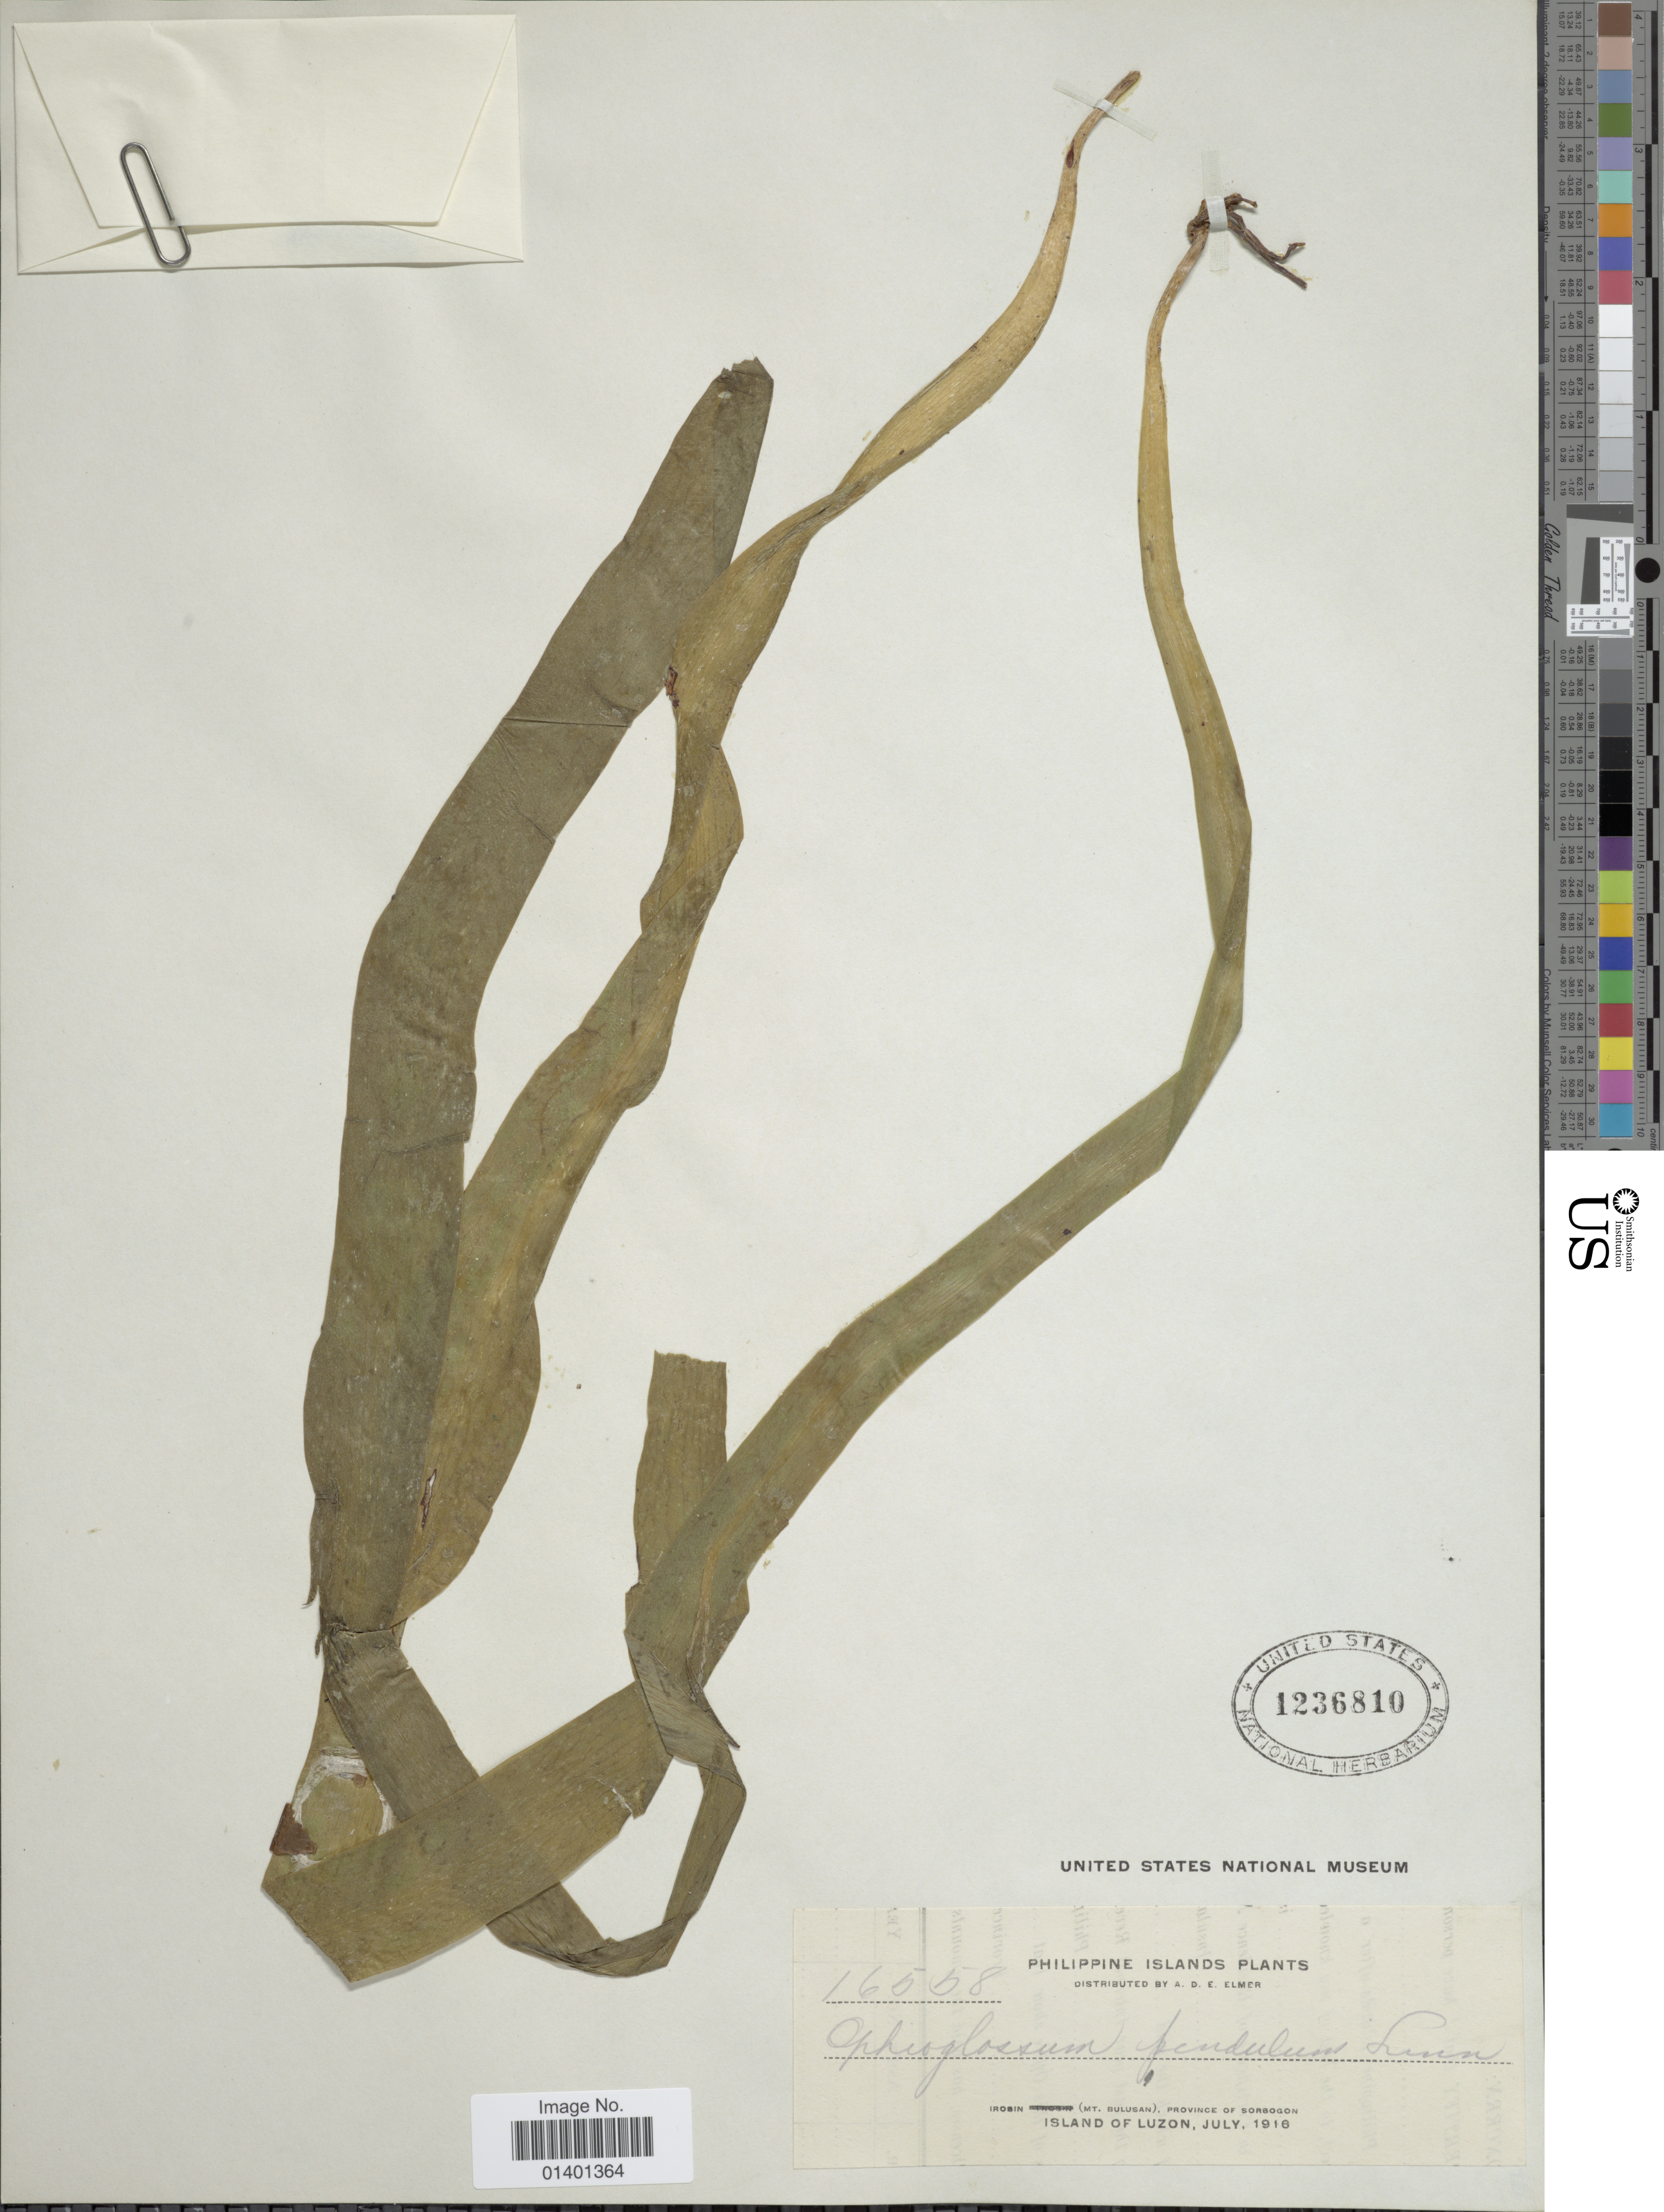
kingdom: Plantae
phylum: Tracheophyta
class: Polypodiopsida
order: Ophioglossales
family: Ophioglossaceae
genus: Ophioglossum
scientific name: Ophioglossum pendulum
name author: L.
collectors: A. D. E. Elmer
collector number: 16558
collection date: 1916-07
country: Philippines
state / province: Central Luzon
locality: Irosin (Mt. Bulusan), Province of Sorsogon, island of Luzon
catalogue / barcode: US 1236810